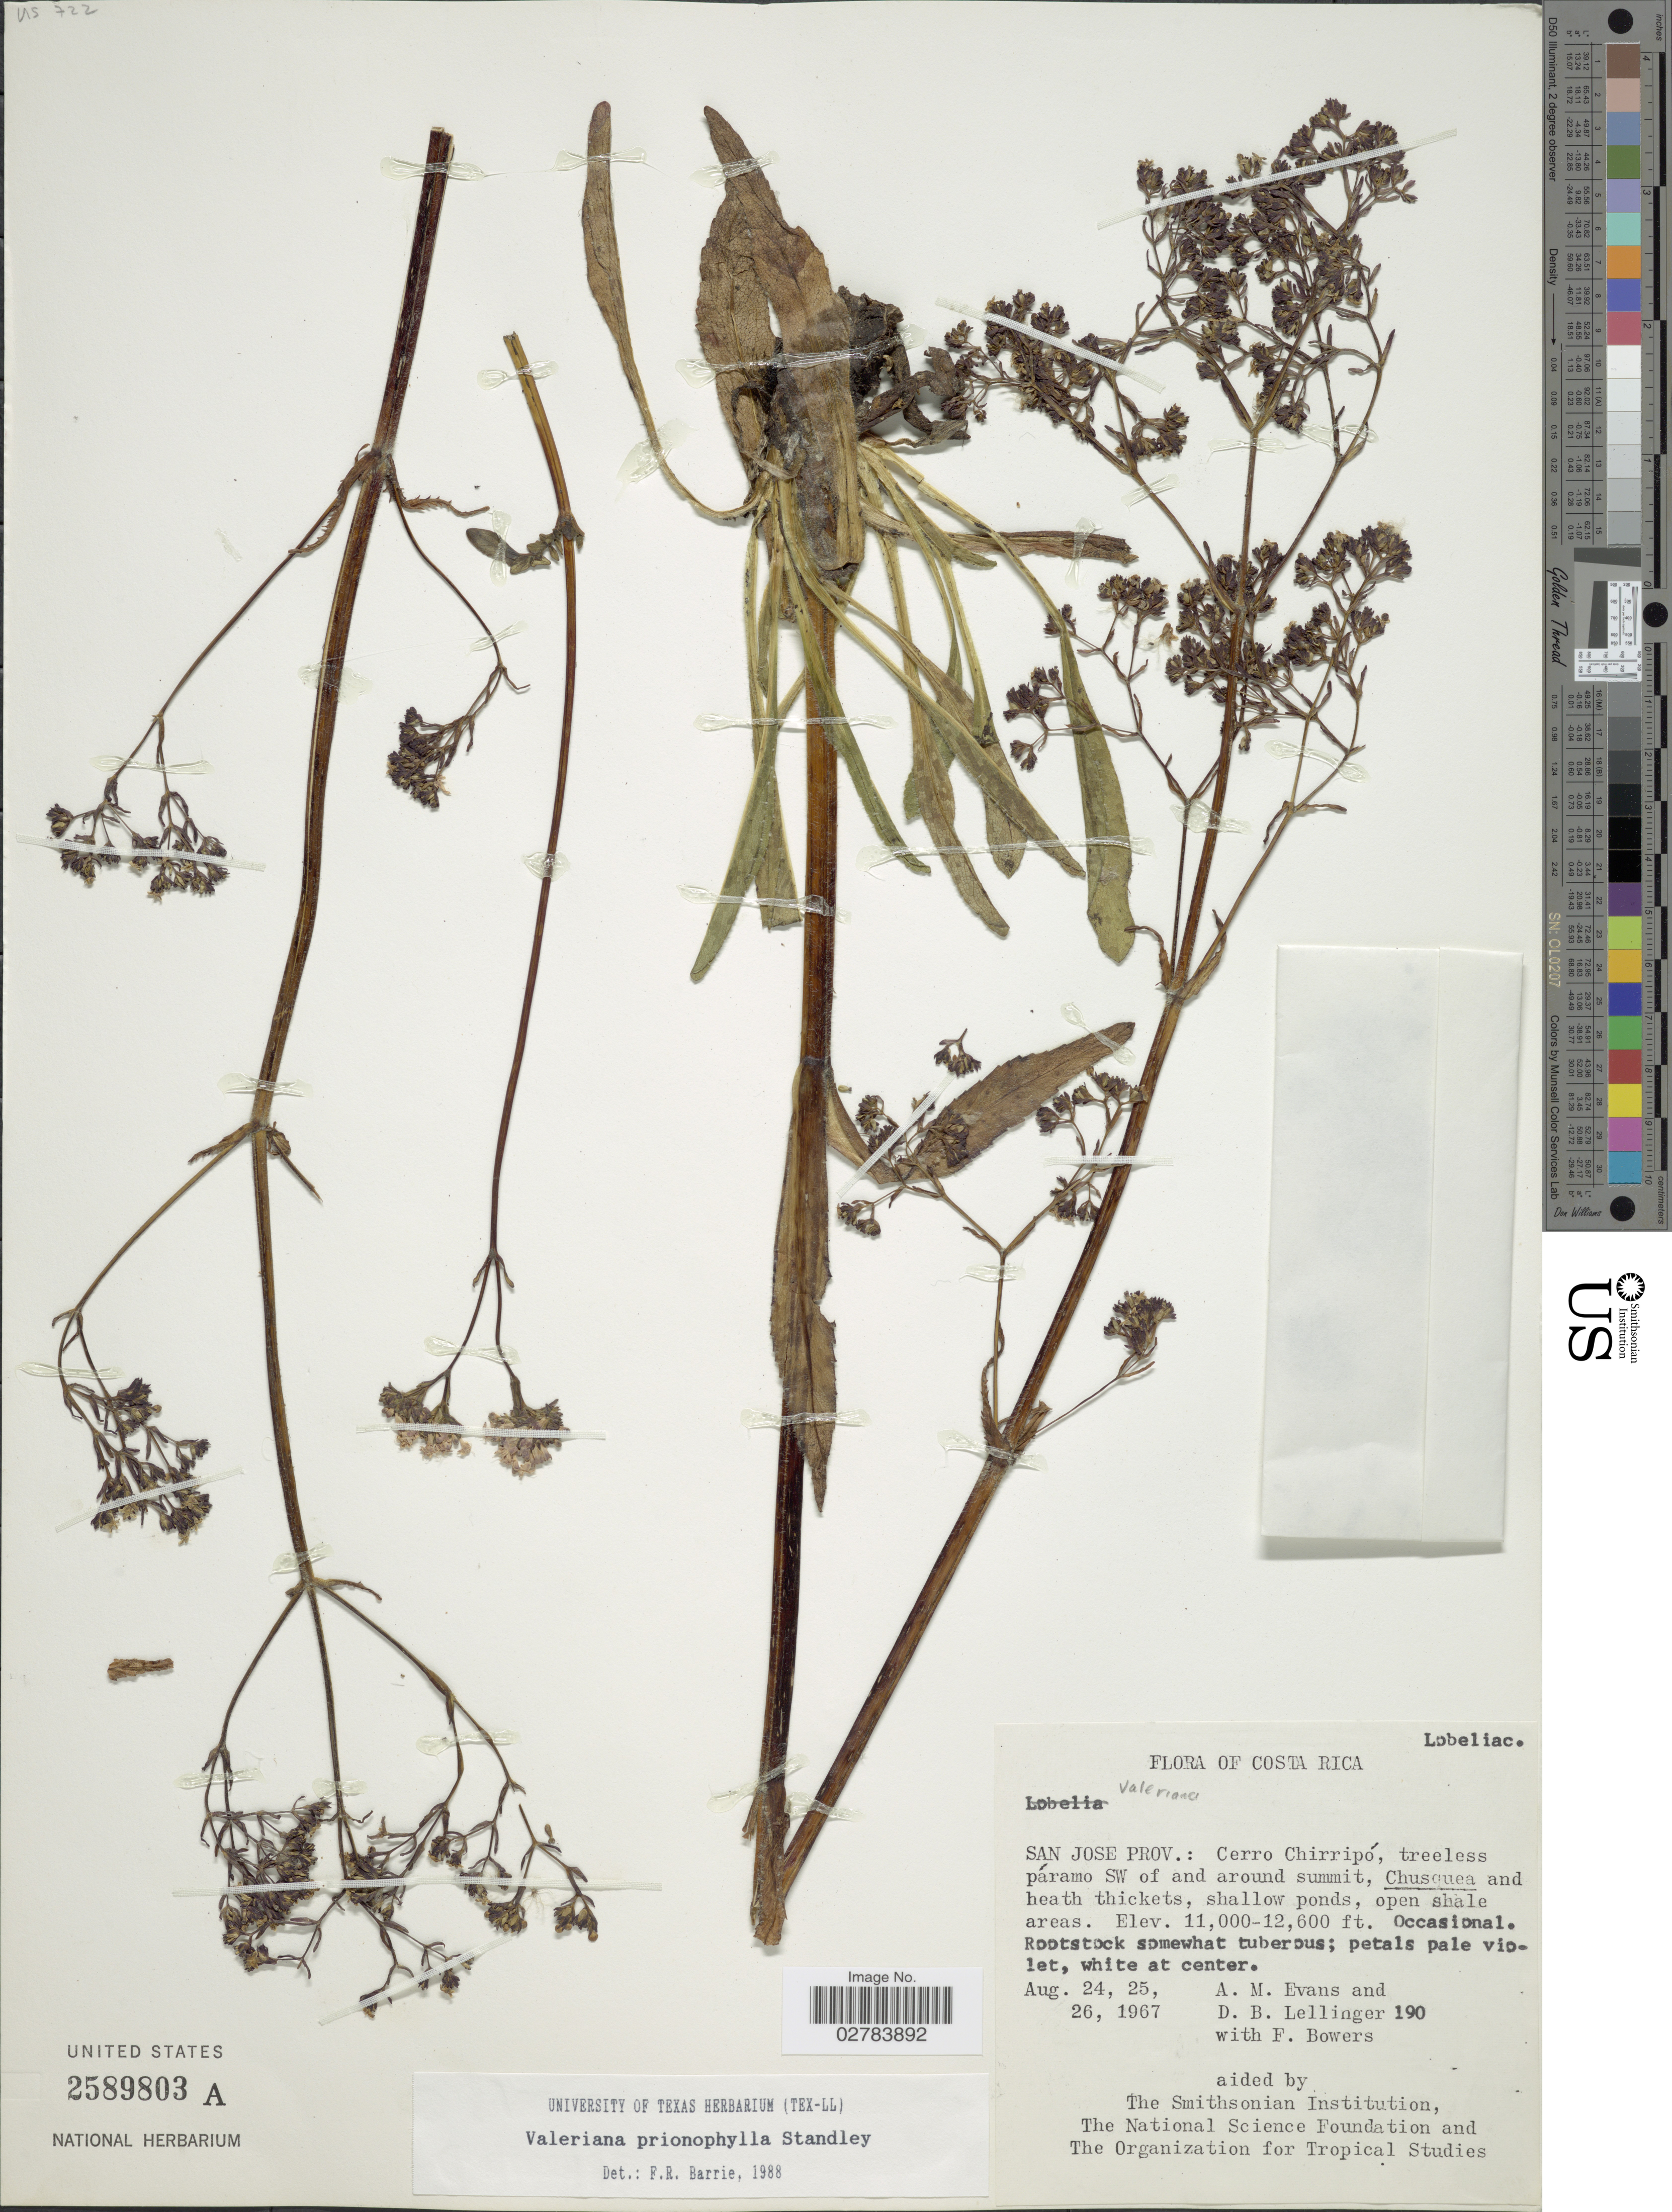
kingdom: Plantae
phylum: Tracheophyta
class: Magnoliopsida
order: Dipsacales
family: Caprifoliaceae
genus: Valeriana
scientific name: Valeriana prionophylla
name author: Standl.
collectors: A. M. Evans, D. B. Lellinger & F. Bowers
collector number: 190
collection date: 1967-08-24/1967-08-26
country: Costa Rica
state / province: San José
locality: Cerro Chirripó, treeless páramo SW of and around summit.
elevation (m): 3353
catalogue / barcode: US 2589803A